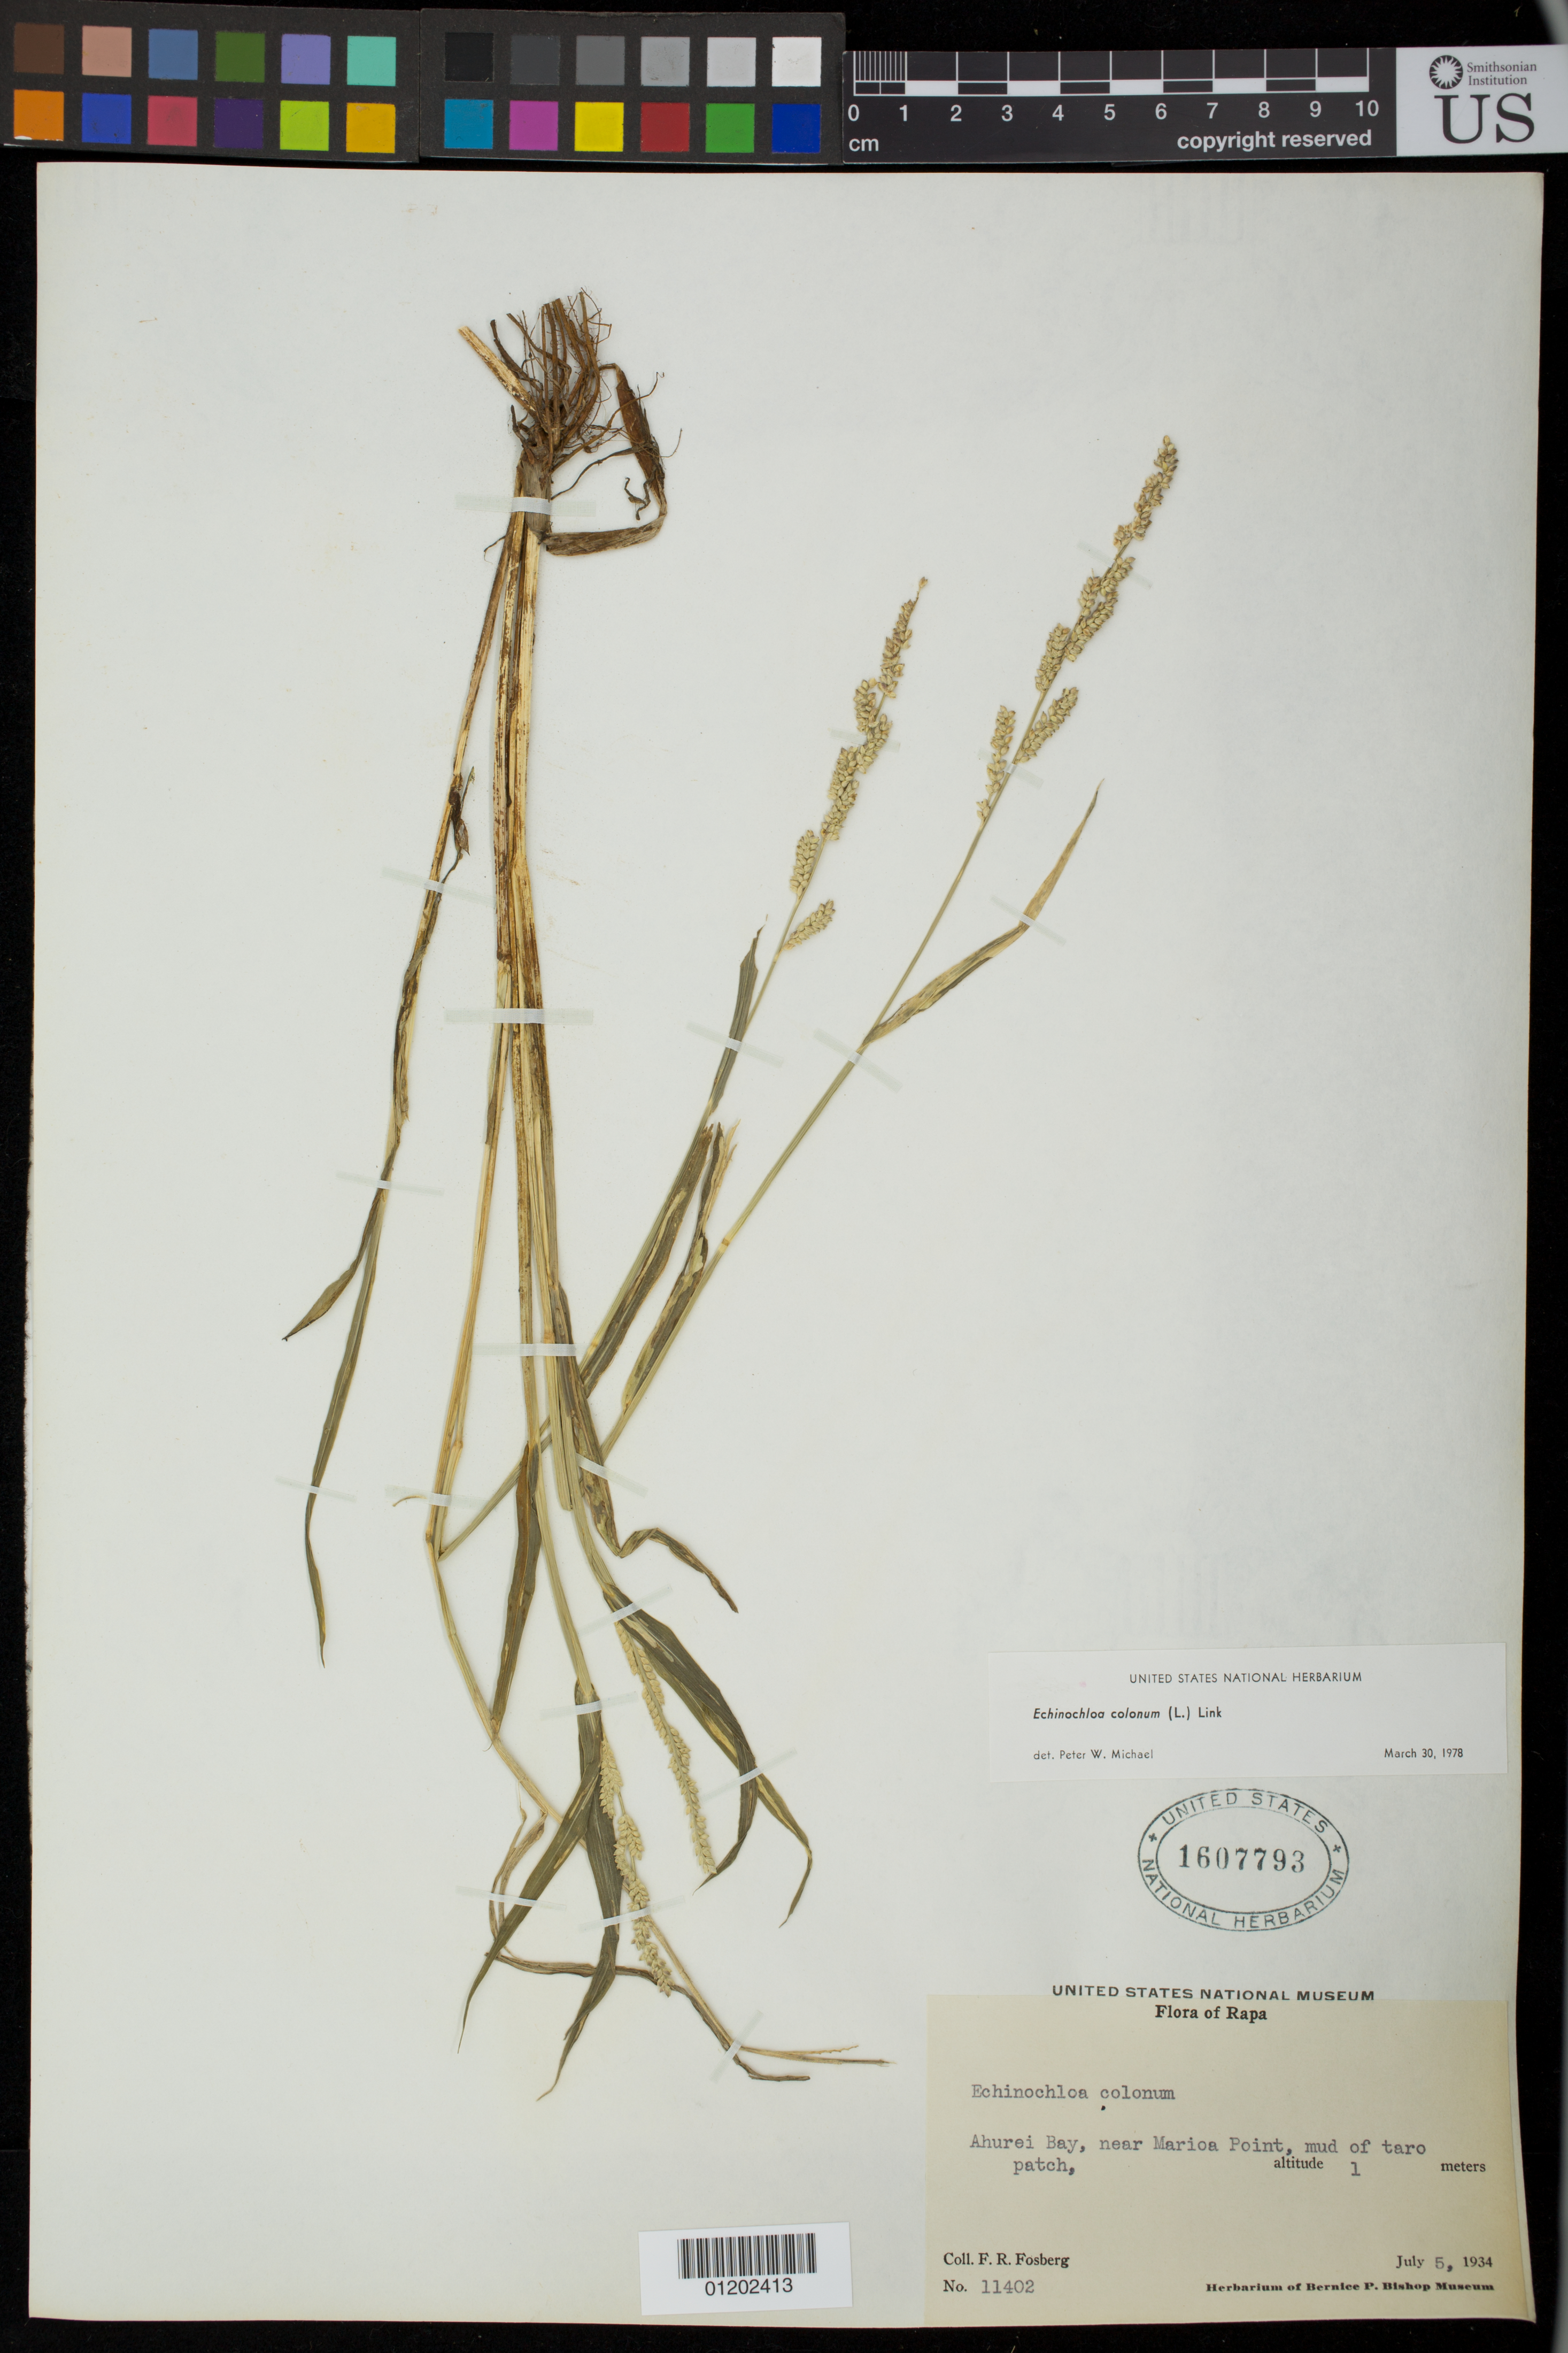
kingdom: Plantae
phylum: Tracheophyta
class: Liliopsida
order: Poales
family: Poaceae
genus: Echinochloa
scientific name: Echinochloa colona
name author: (L.) Link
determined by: Michael, P. W.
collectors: F. R. Fosberg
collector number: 11402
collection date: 1934-07-05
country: French Polynesia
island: Rapa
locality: Ahurei bar, near Marioa Point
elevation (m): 1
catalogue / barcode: US 1607793